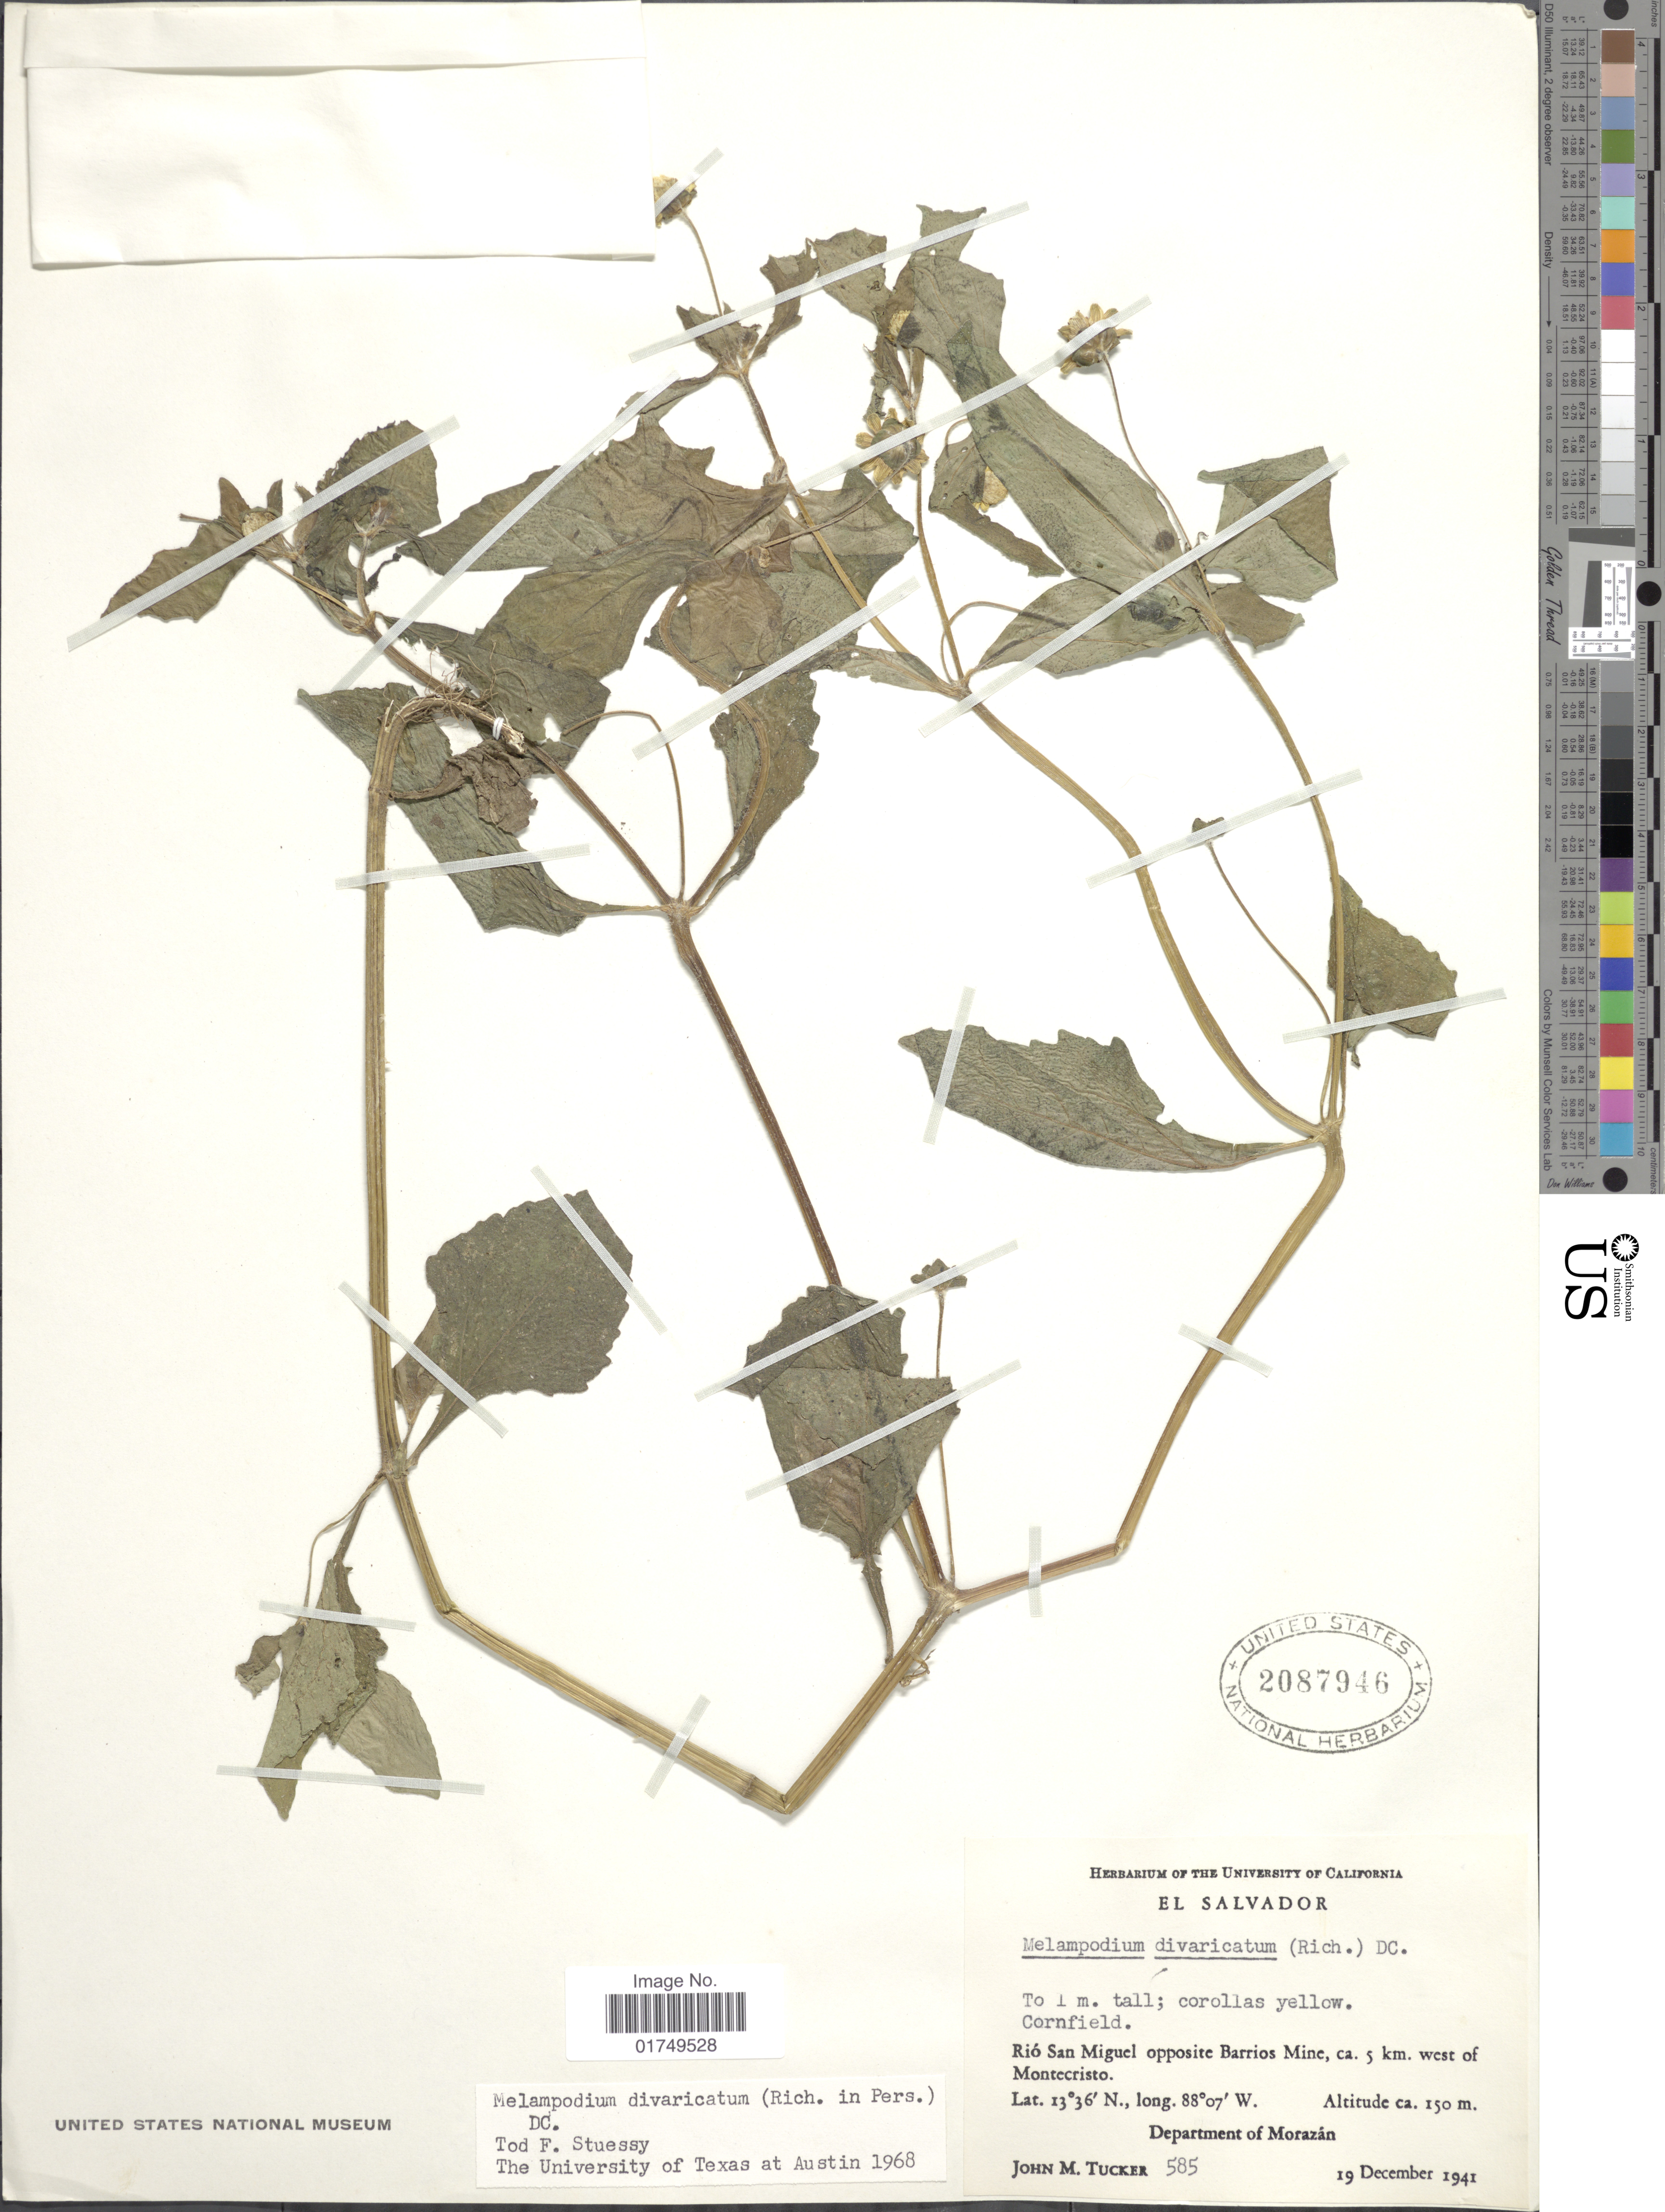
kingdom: Plantae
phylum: Tracheophyta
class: Magnoliopsida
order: Asterales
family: Asteraceae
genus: Melampodium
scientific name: Melampodium divaricatum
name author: (Rich.) DC.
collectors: J. M. Tucker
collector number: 585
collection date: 1941-12-19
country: El Salvador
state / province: Morazan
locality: Rio San Miguel opposite Barrios Mine, ca. 5 km. west of Montecristo, Department of Morazan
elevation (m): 150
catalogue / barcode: US 2087946